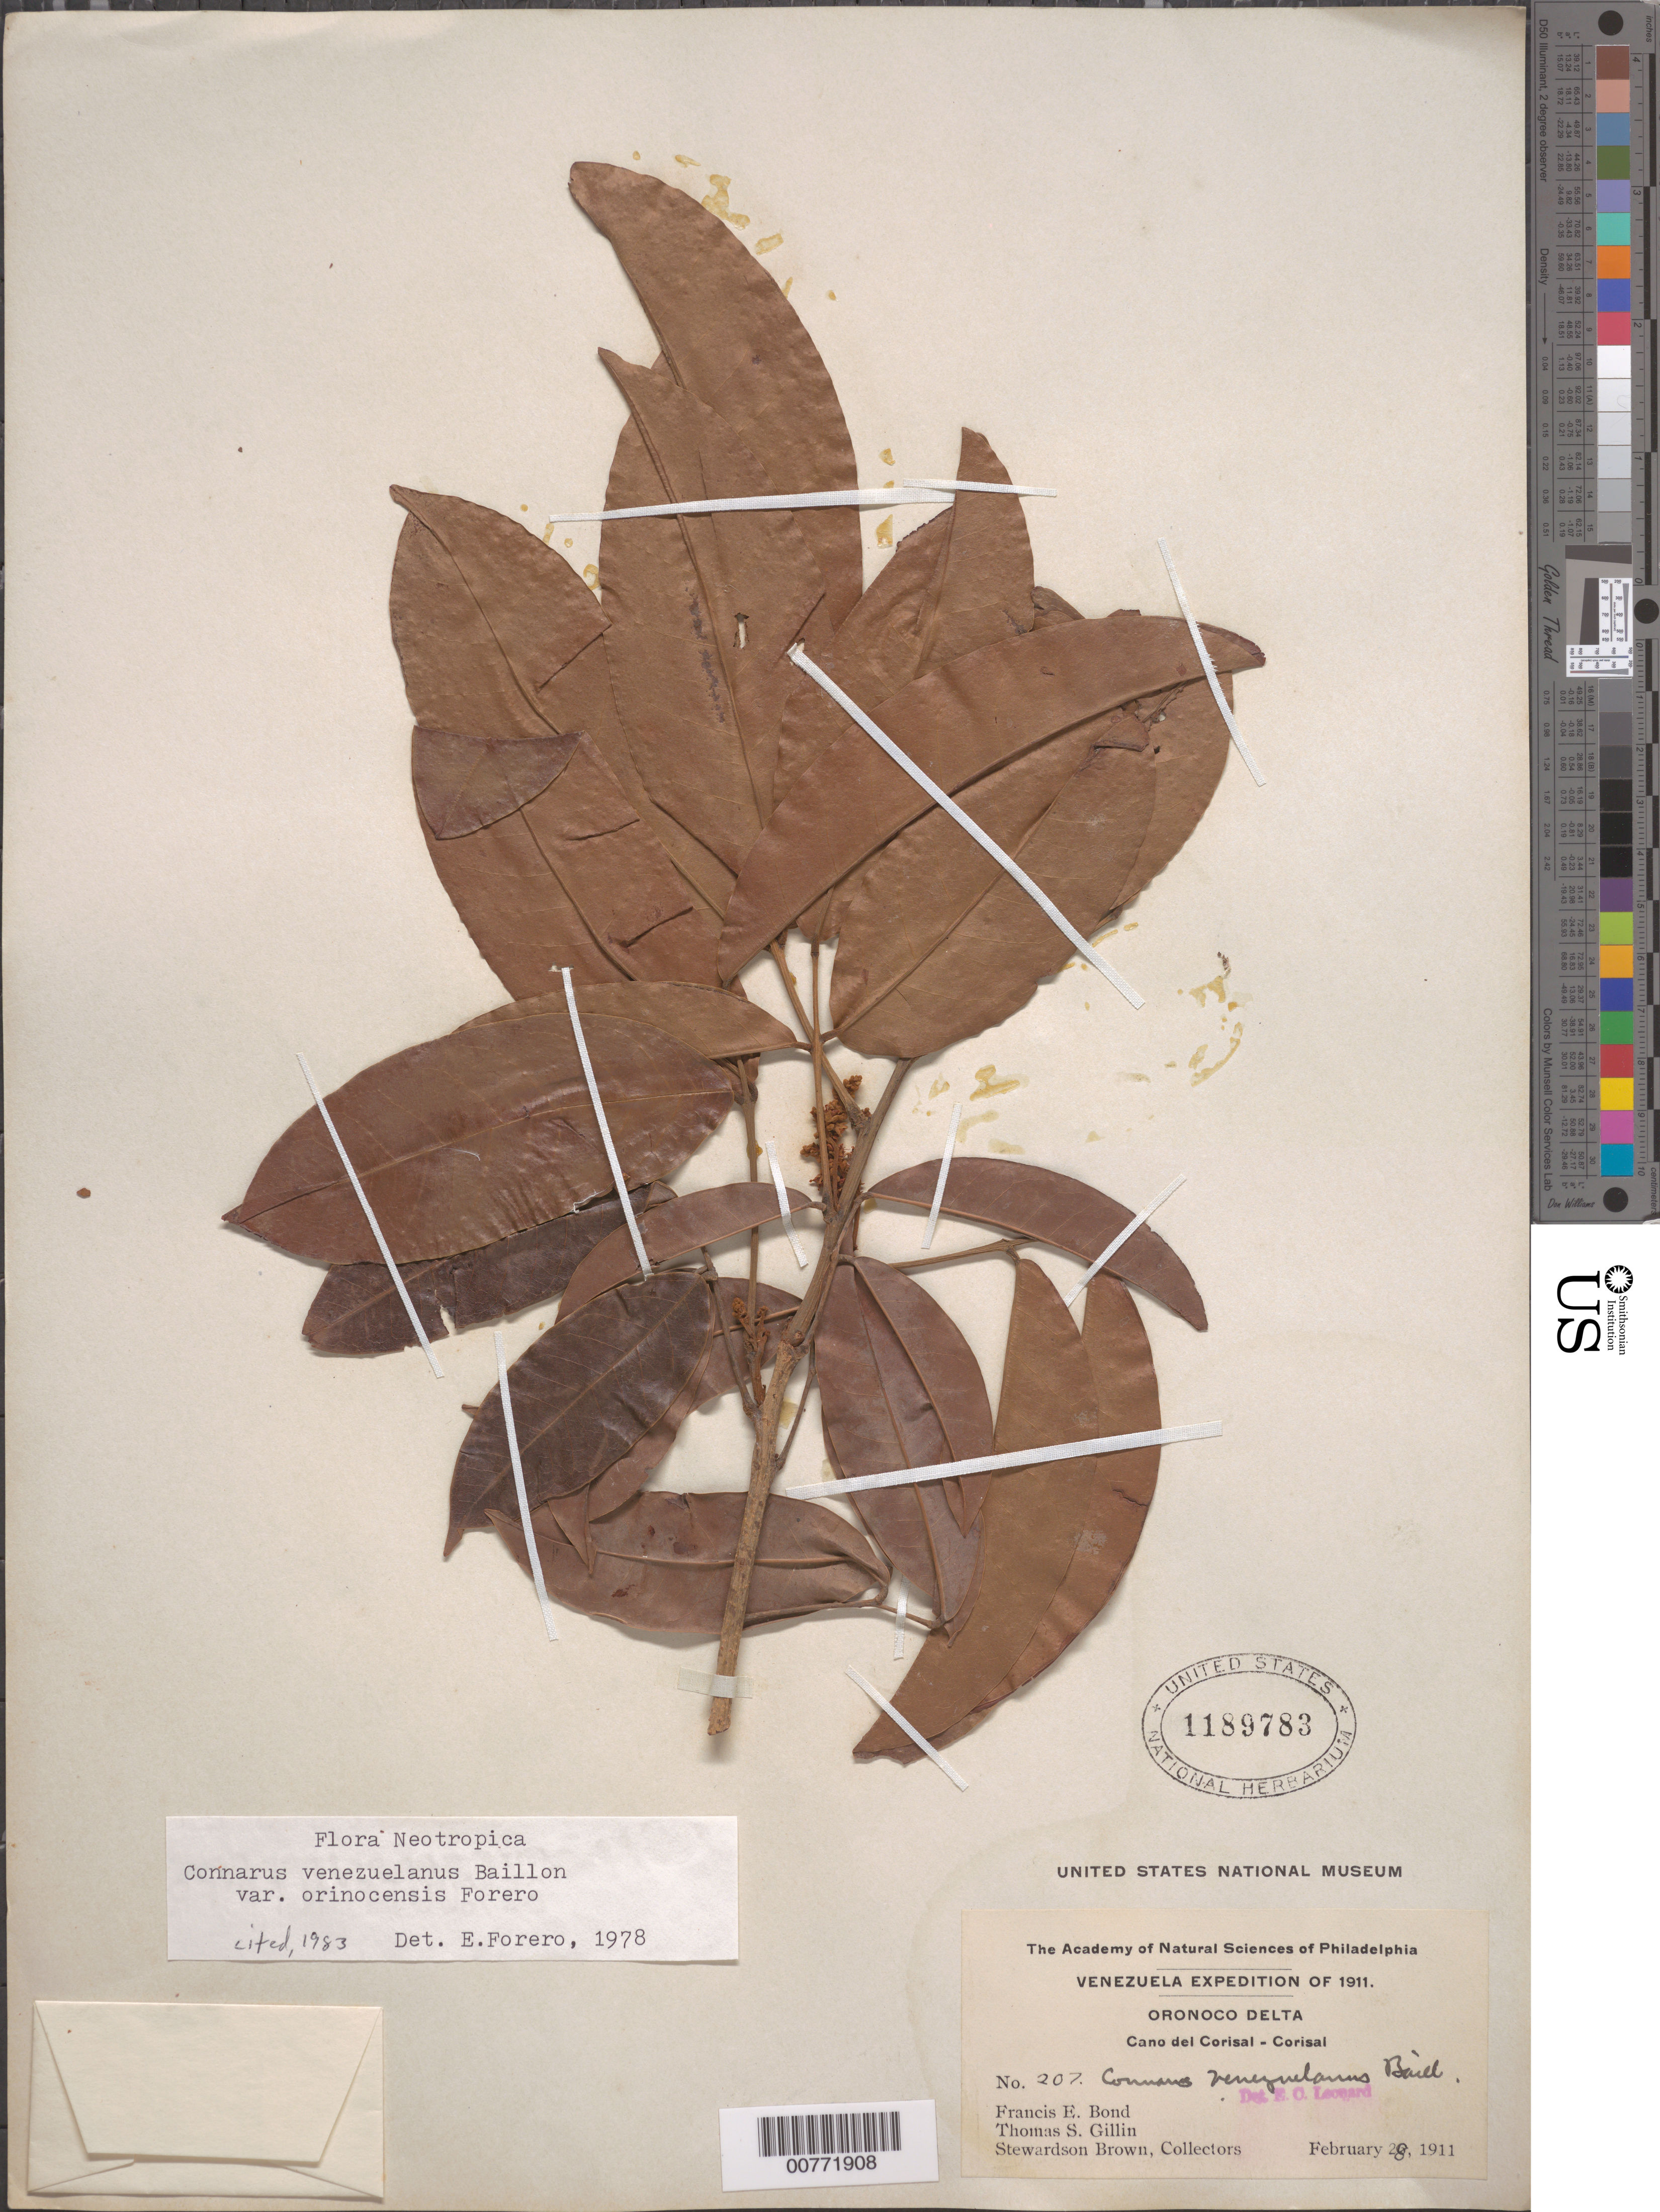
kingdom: Plantae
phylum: Tracheophyta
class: Magnoliopsida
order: Oxalidales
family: Connaraceae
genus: Connarus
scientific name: Connarus venezuelanus var. orinocensis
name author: Forero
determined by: Forero, E.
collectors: F. Bond, T. Gillin & S. Brown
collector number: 207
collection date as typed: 26-28 February 1911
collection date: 1911-02-26/1911-02-28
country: Venezuela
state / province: Monagas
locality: Corozal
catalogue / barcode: US 1189783